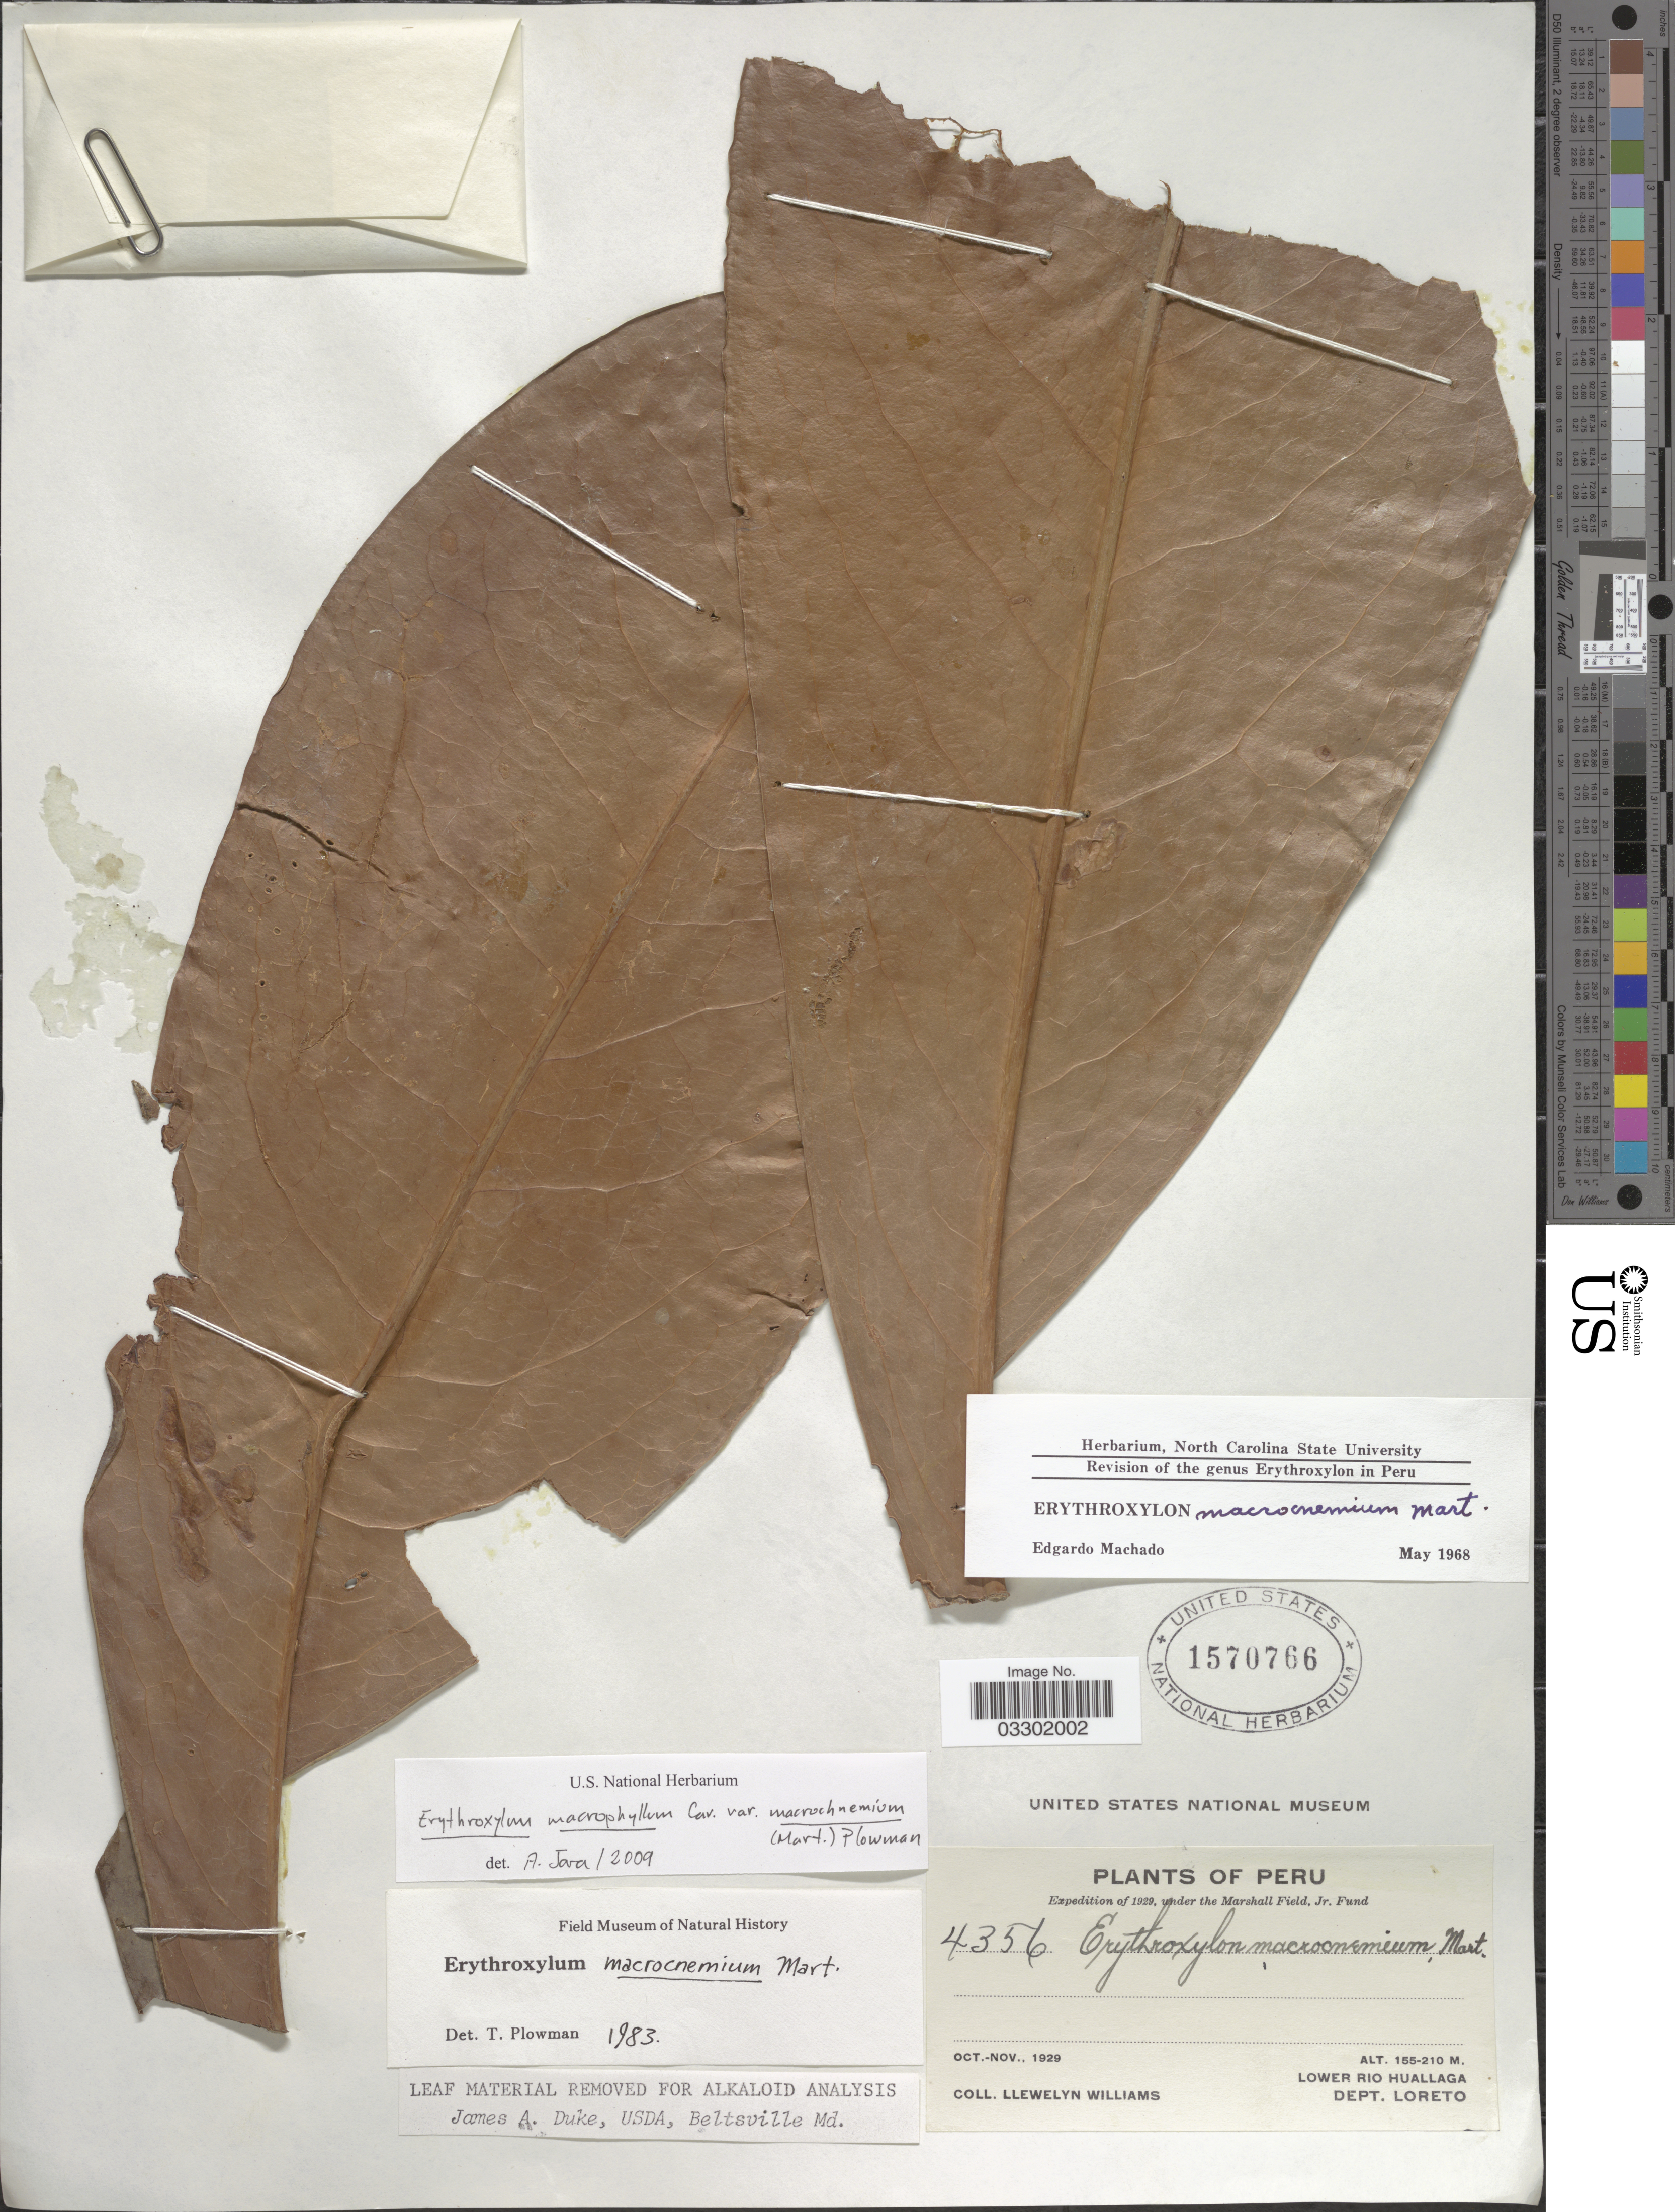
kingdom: Plantae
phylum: Tracheophyta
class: Magnoliopsida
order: Malpighiales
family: Erythroxylaceae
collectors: Ll. Williams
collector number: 4356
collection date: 1929-10/1929-11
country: Peru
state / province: Loreto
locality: Lower Rio Huallaga. Dept. Loreto.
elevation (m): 155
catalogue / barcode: US 1570766